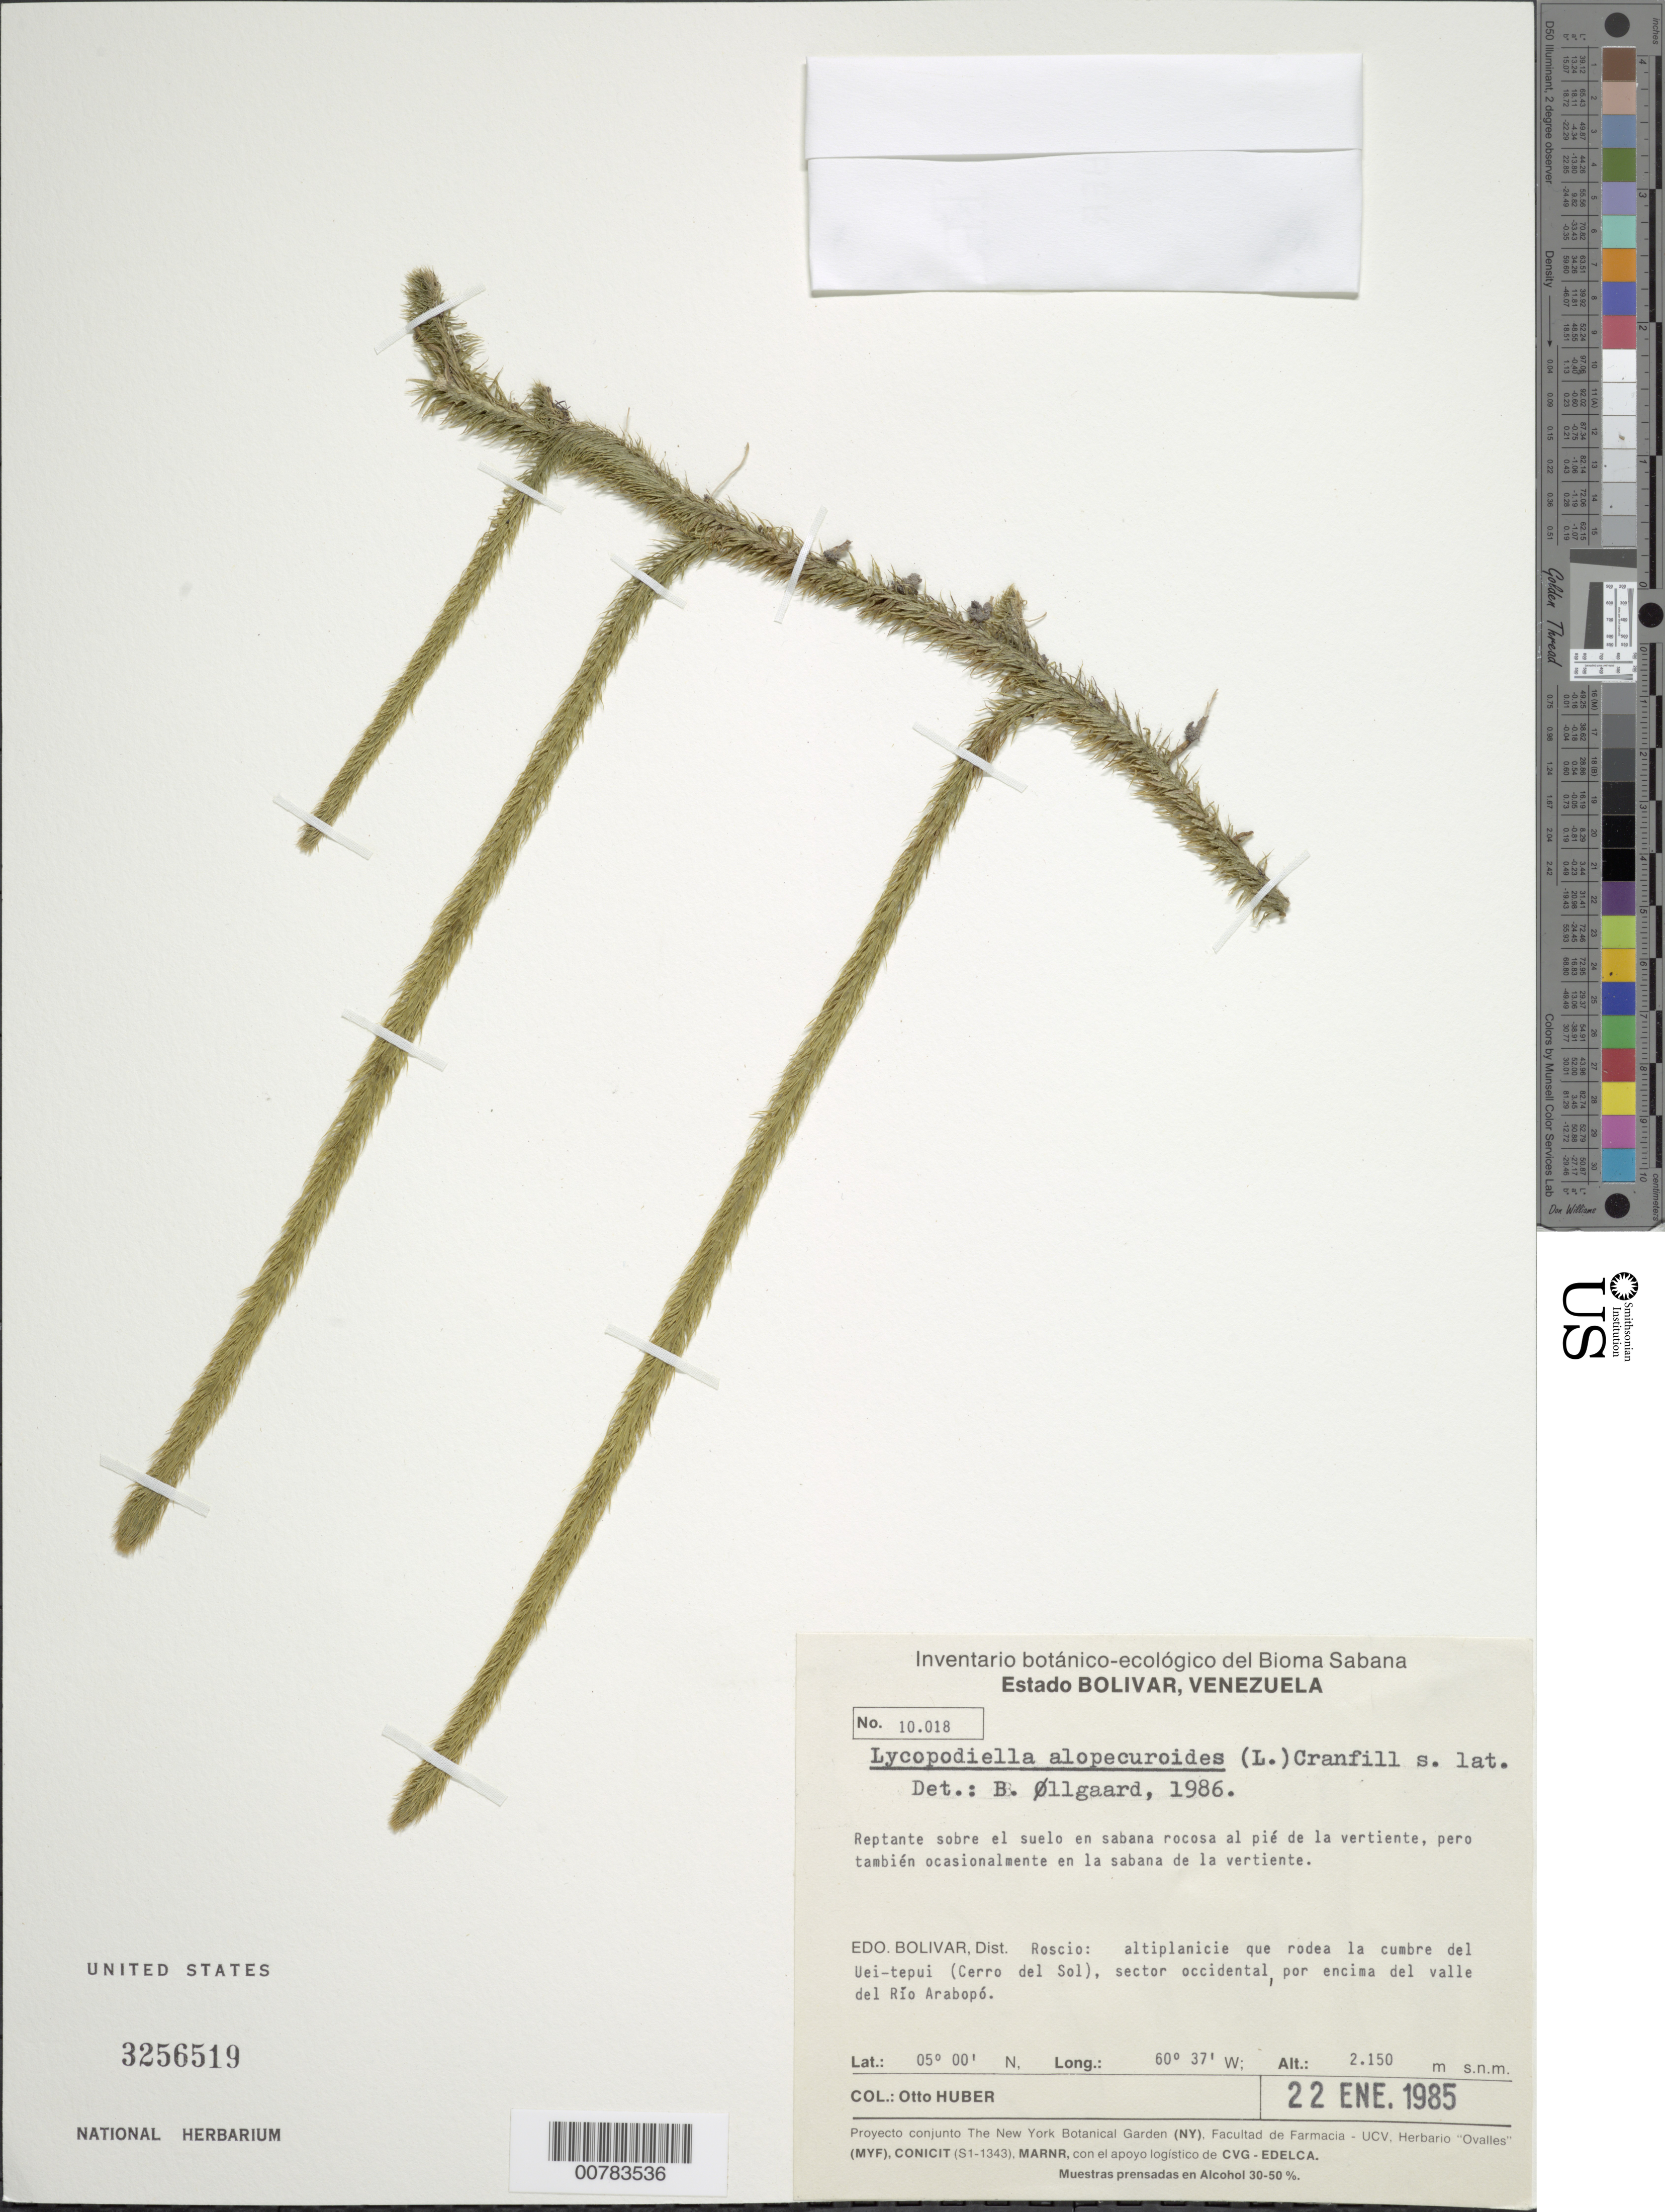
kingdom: Plantae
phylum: Tracheophyta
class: Lycopodiopsida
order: Lycopodiales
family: Lycopodiaceae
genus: Lycopodiella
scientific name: Lycopodiella alopecuroides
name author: (L.) Cranfill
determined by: Øllgaard, Benjamin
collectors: O. Huber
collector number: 10018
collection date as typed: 22-Jan-85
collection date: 1985-01-22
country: Venezuela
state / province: Bolívar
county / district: Roscio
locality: Uei-tepuí (Cerro del Sol), sector occidental; por encima del valle del Río Arabapó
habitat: Reptante sobre el suelo en sabana rocosa al pié de la vertiente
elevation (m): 2150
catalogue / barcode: US 3256519